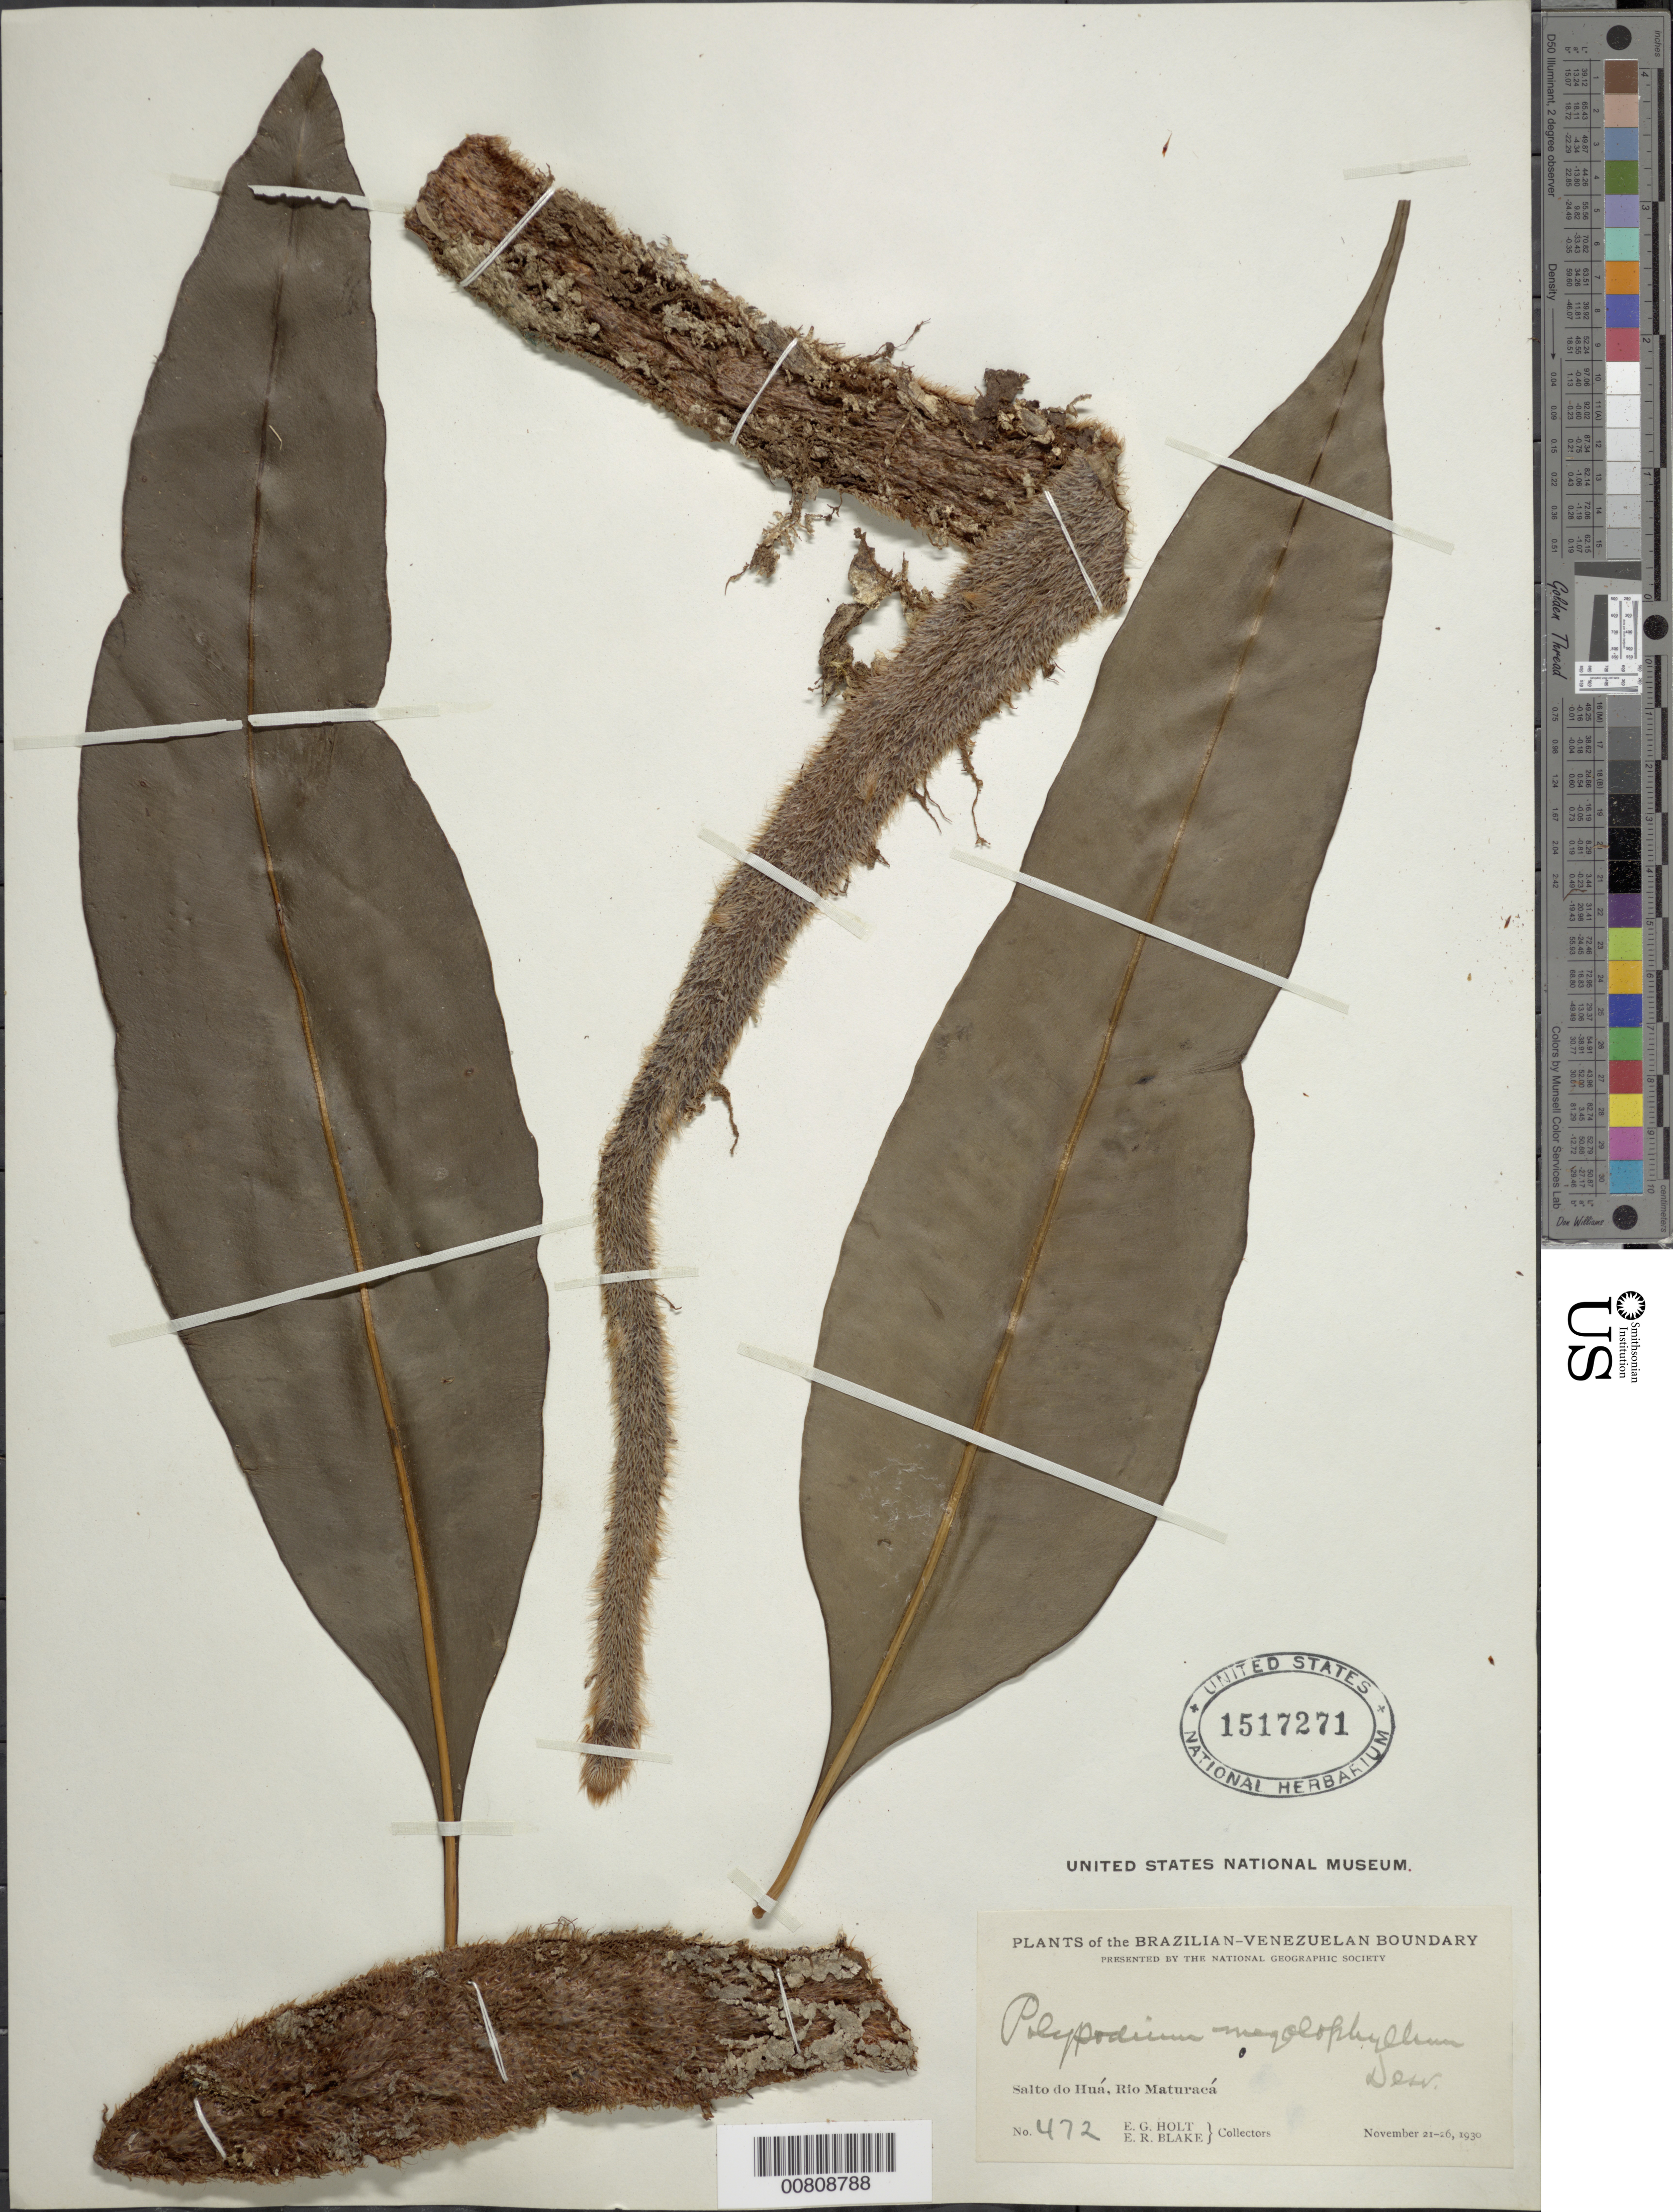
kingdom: Plantae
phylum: Tracheophyta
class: Polypodiopsida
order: Polypodiales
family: Polypodiaceae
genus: Microgramma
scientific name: Microgramma megalophylla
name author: (Desv.) de la Sota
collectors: E. Holt & E. R. Blake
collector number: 472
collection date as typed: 21-Nov-30 to 26-Nov-30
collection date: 1930-11-21/1930-11-26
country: Venezuela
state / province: Amazonas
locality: Serra Imeri, western foothills, near Salto de Huá, near Brazillian boundary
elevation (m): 800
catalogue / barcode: US 1517271